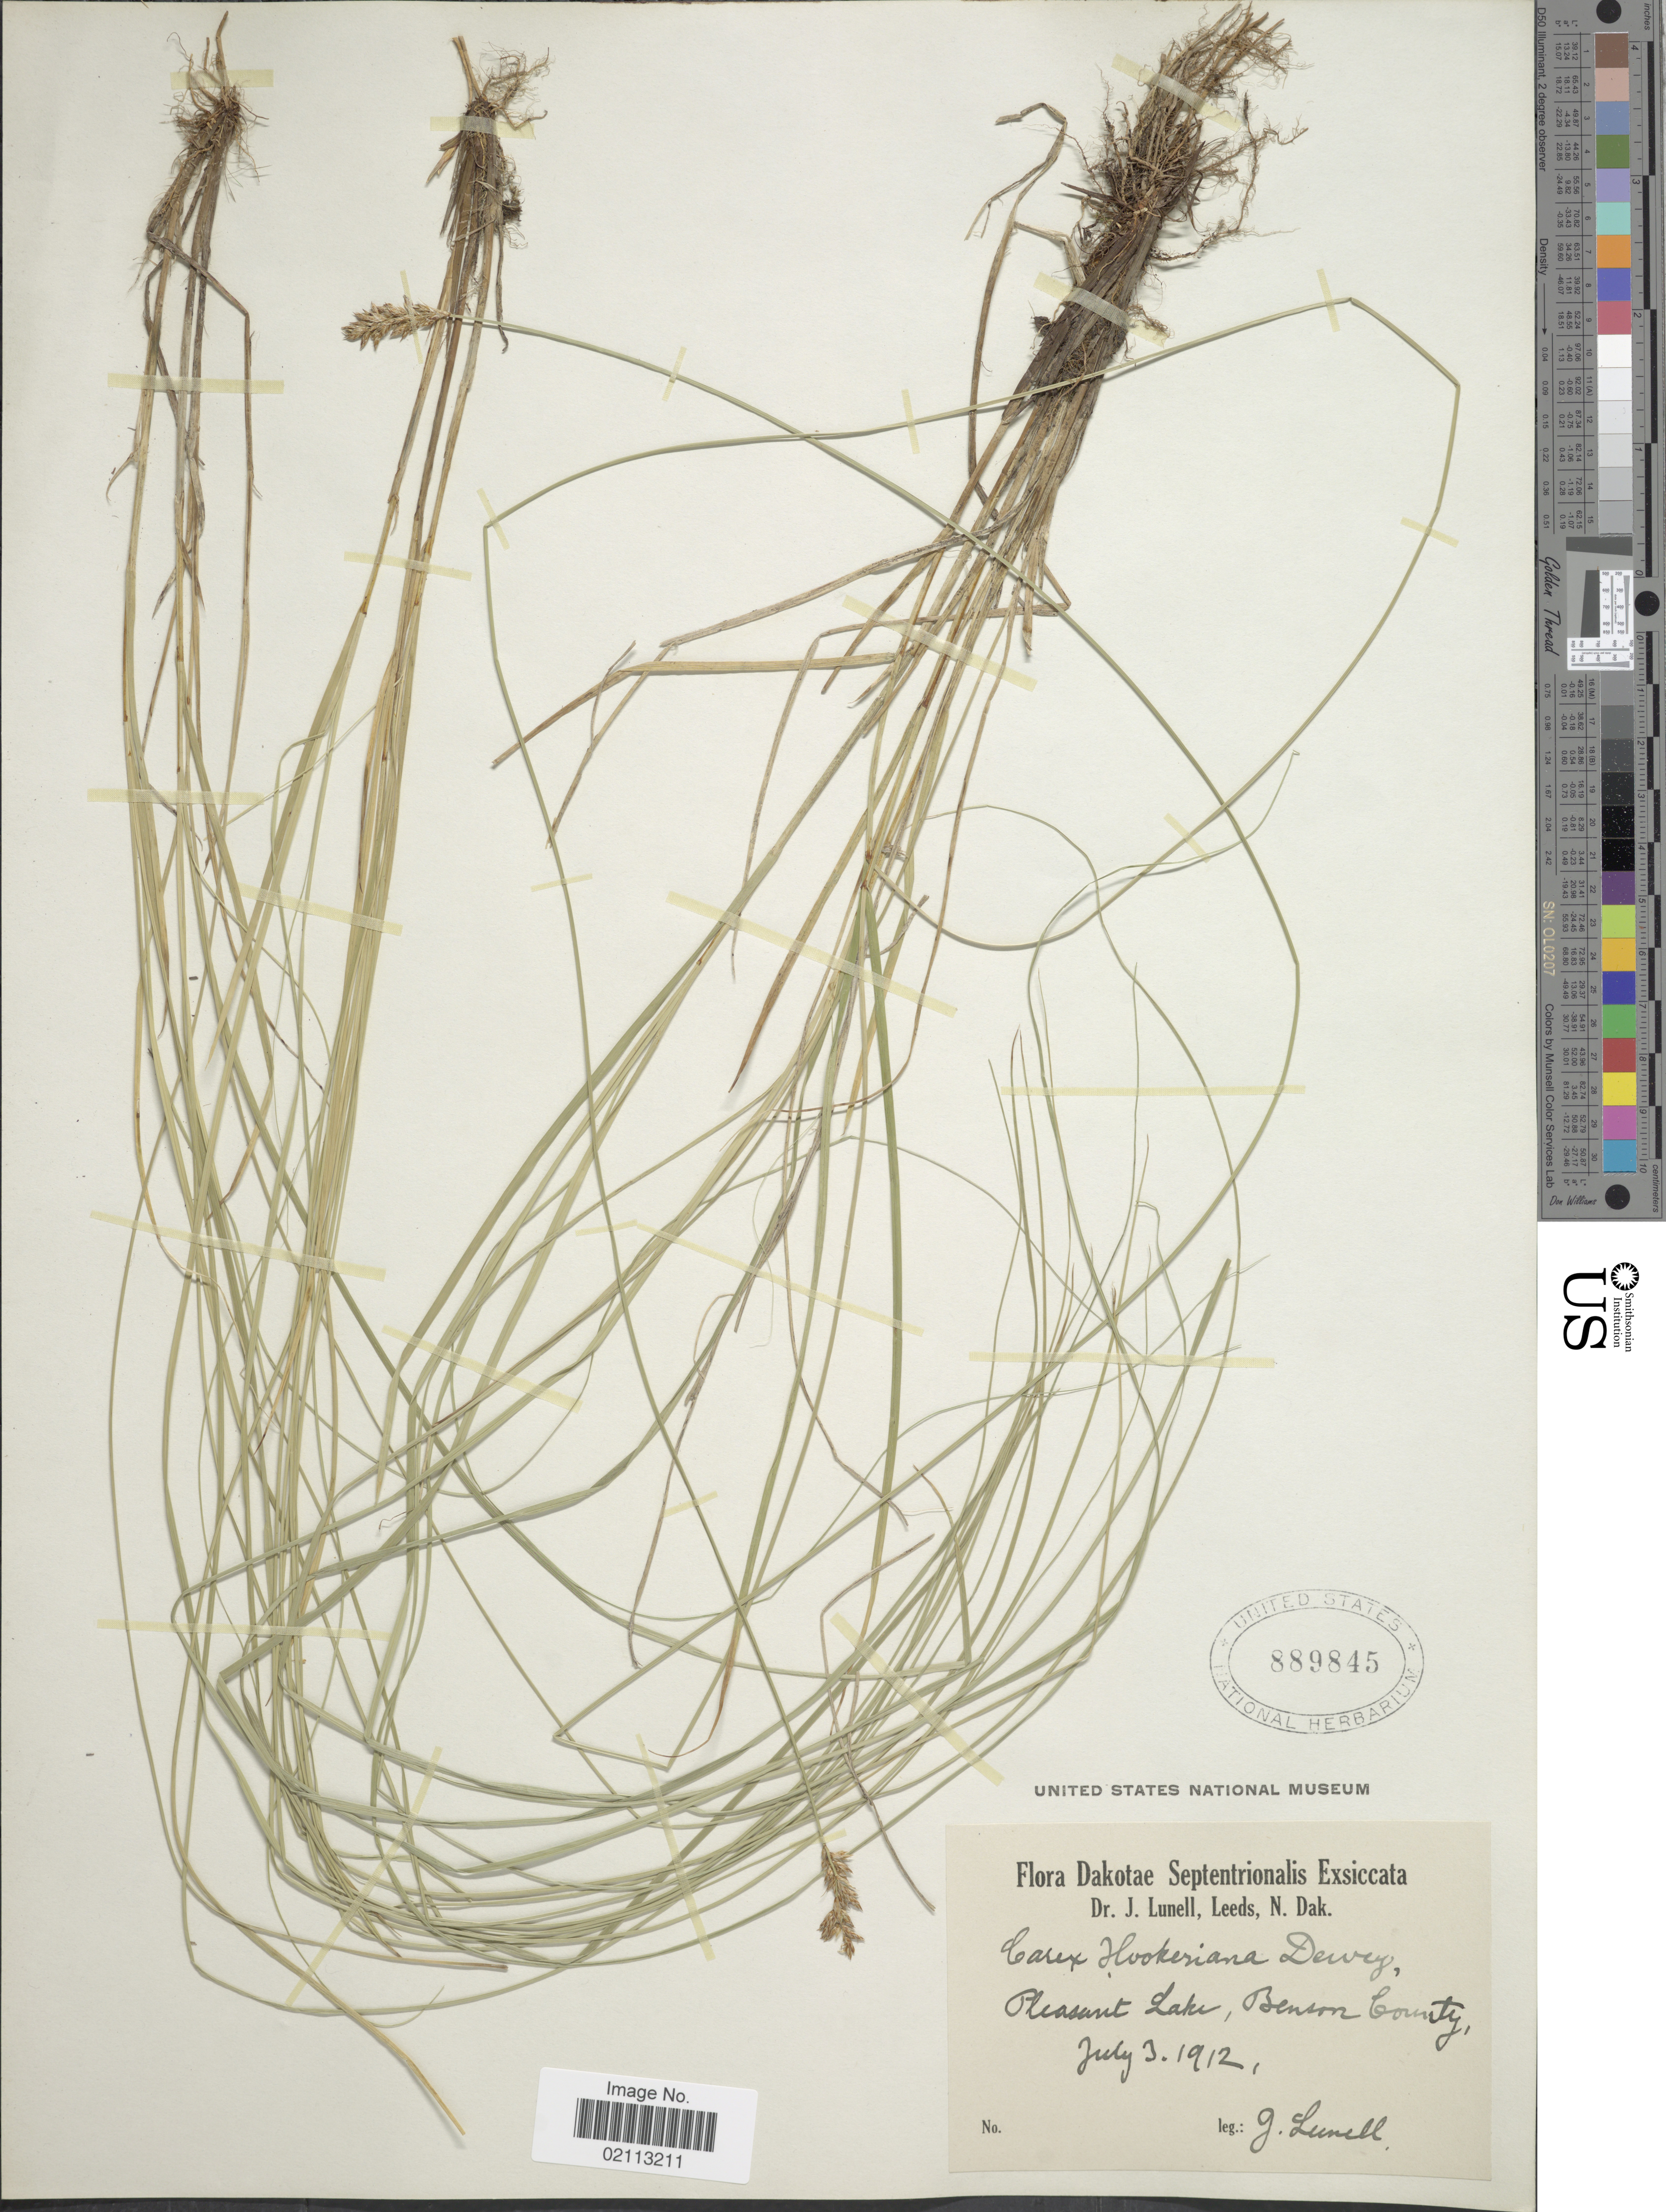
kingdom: Plantae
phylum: Tracheophyta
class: Liliopsida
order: Poales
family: Cyperaceae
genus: Carex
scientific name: Carex hookeriana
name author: Dewey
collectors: J. Lunell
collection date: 1912-07-03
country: United States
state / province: North Dakota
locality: Pleasant Lake, Benson County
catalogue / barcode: US 889845